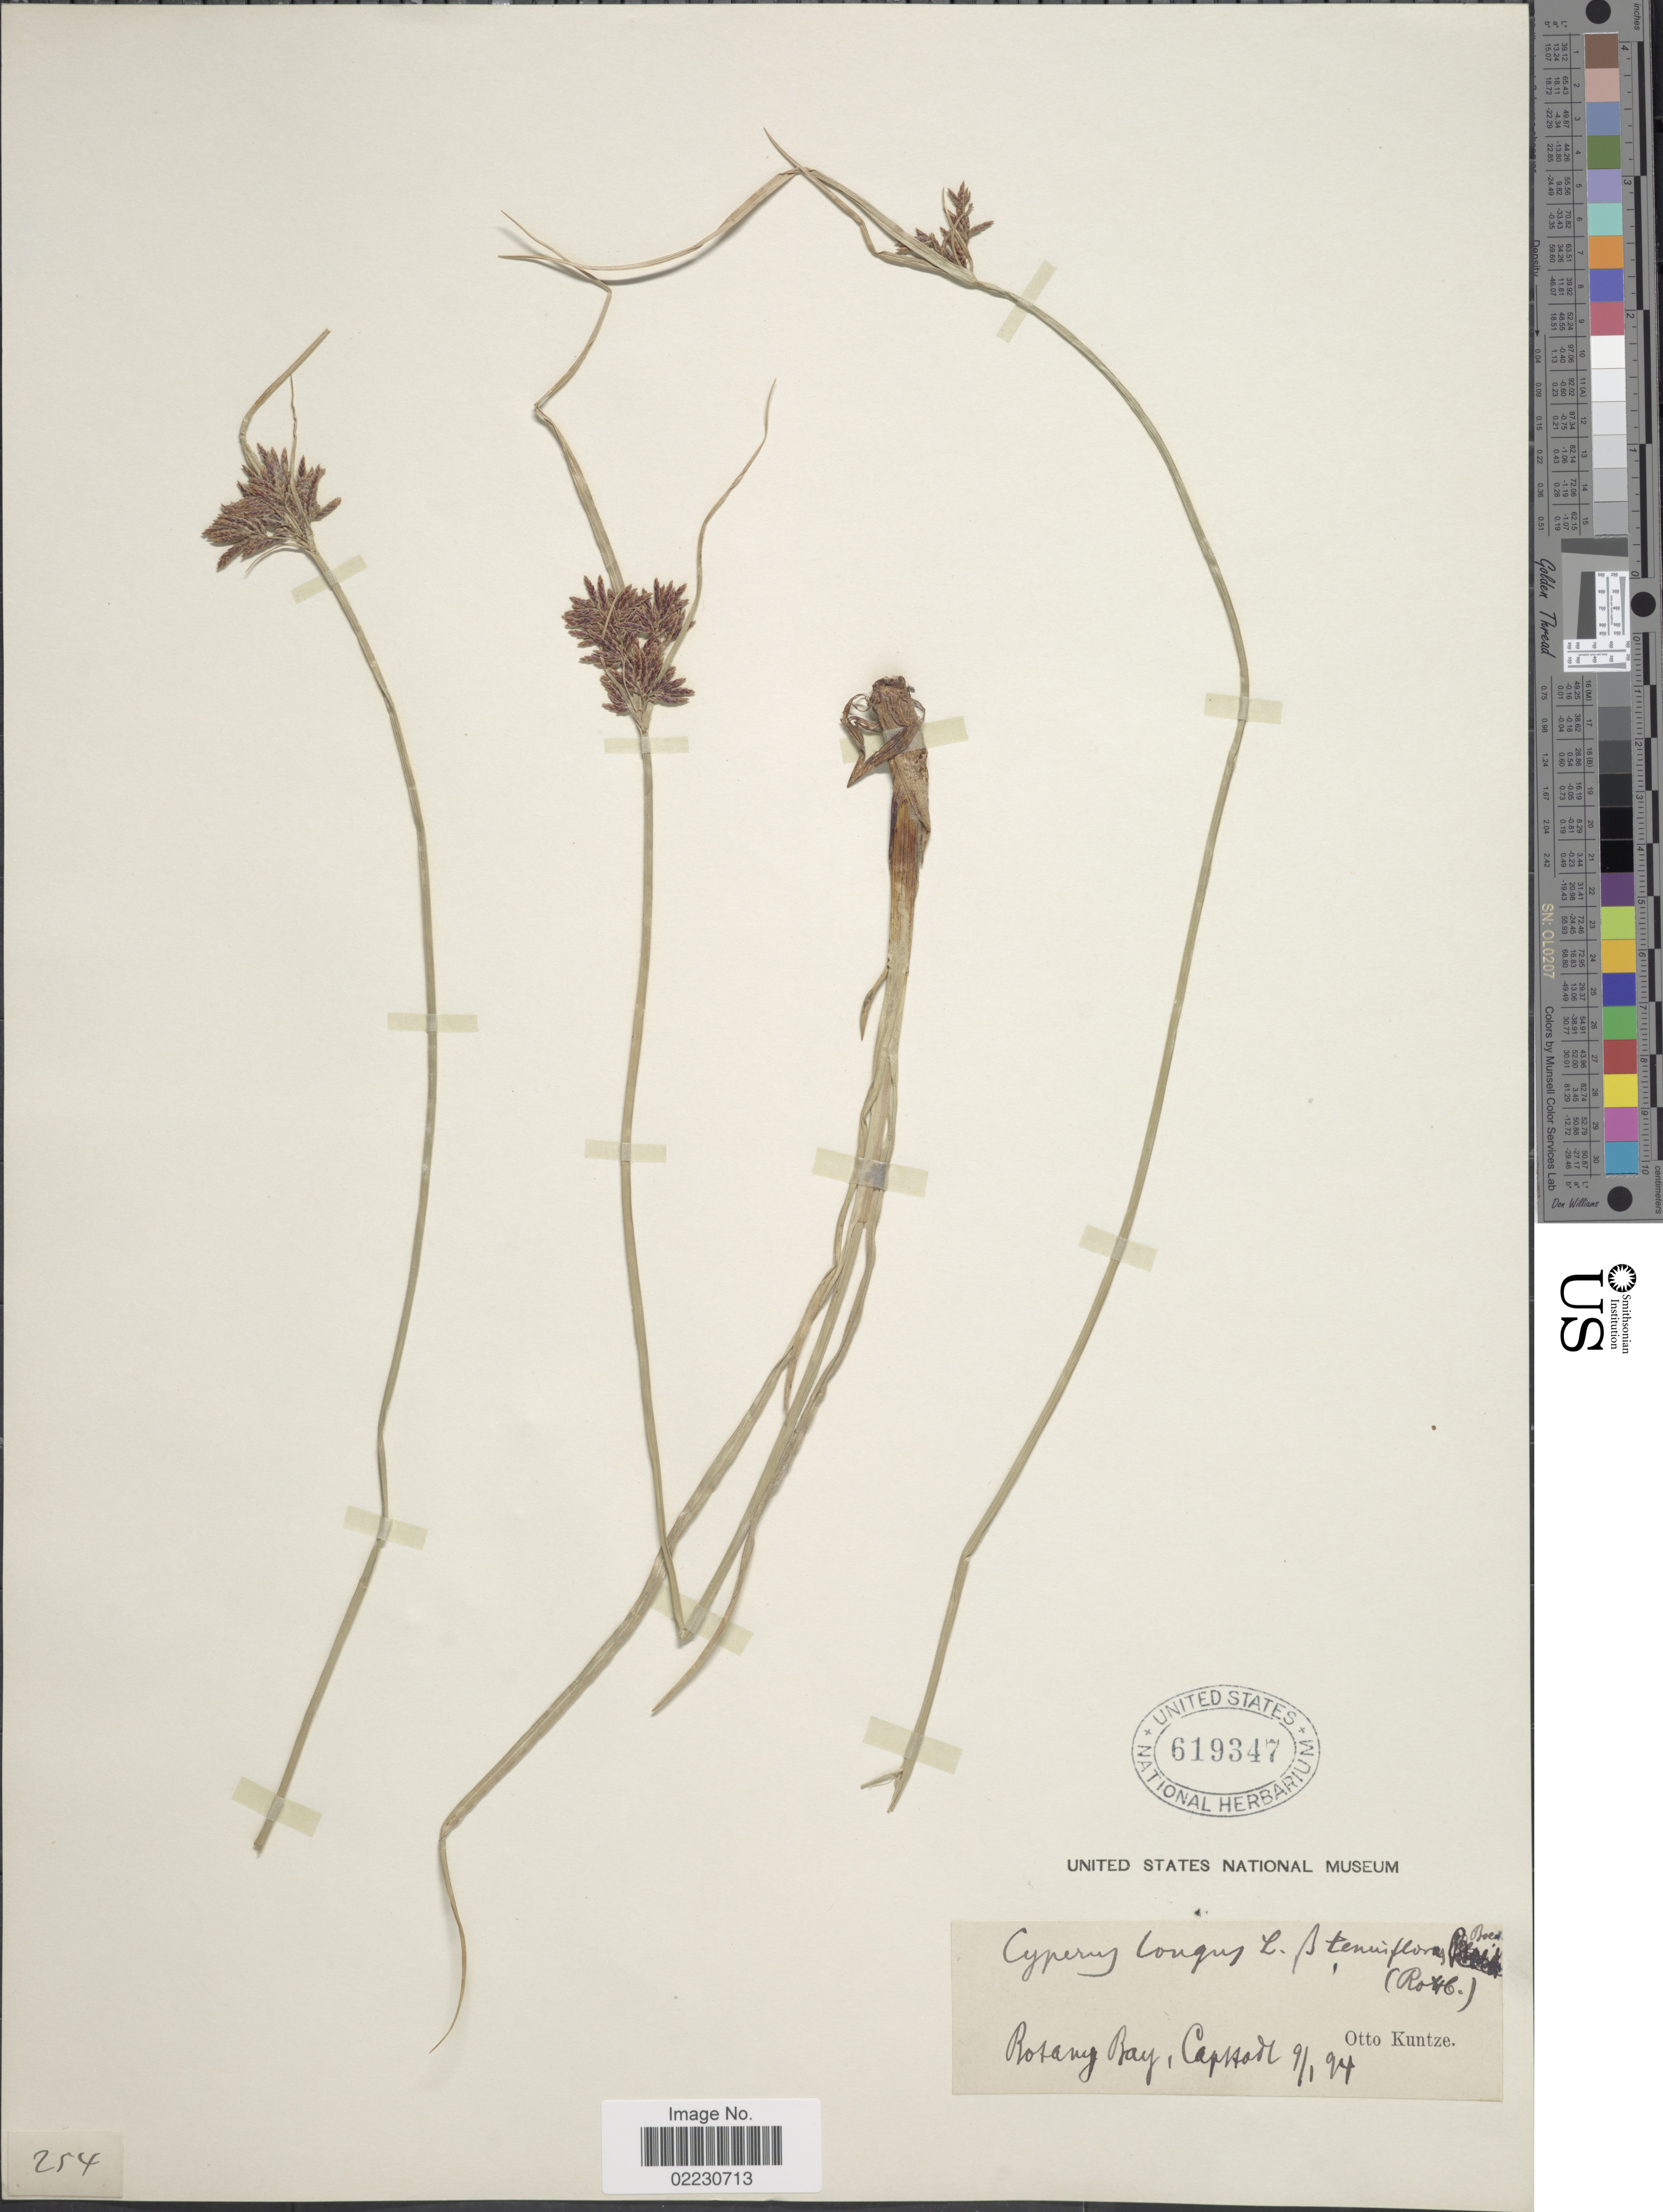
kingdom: Plantae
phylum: Tracheophyta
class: Liliopsida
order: Poales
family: Cyperaceae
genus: Cyperus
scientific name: Cyperus longus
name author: L.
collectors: C.E.O. Kuntze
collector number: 254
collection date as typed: Transcribed d/m/y: 9/1/94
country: South Africa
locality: Botany Bay, Capstadt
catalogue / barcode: US 619347